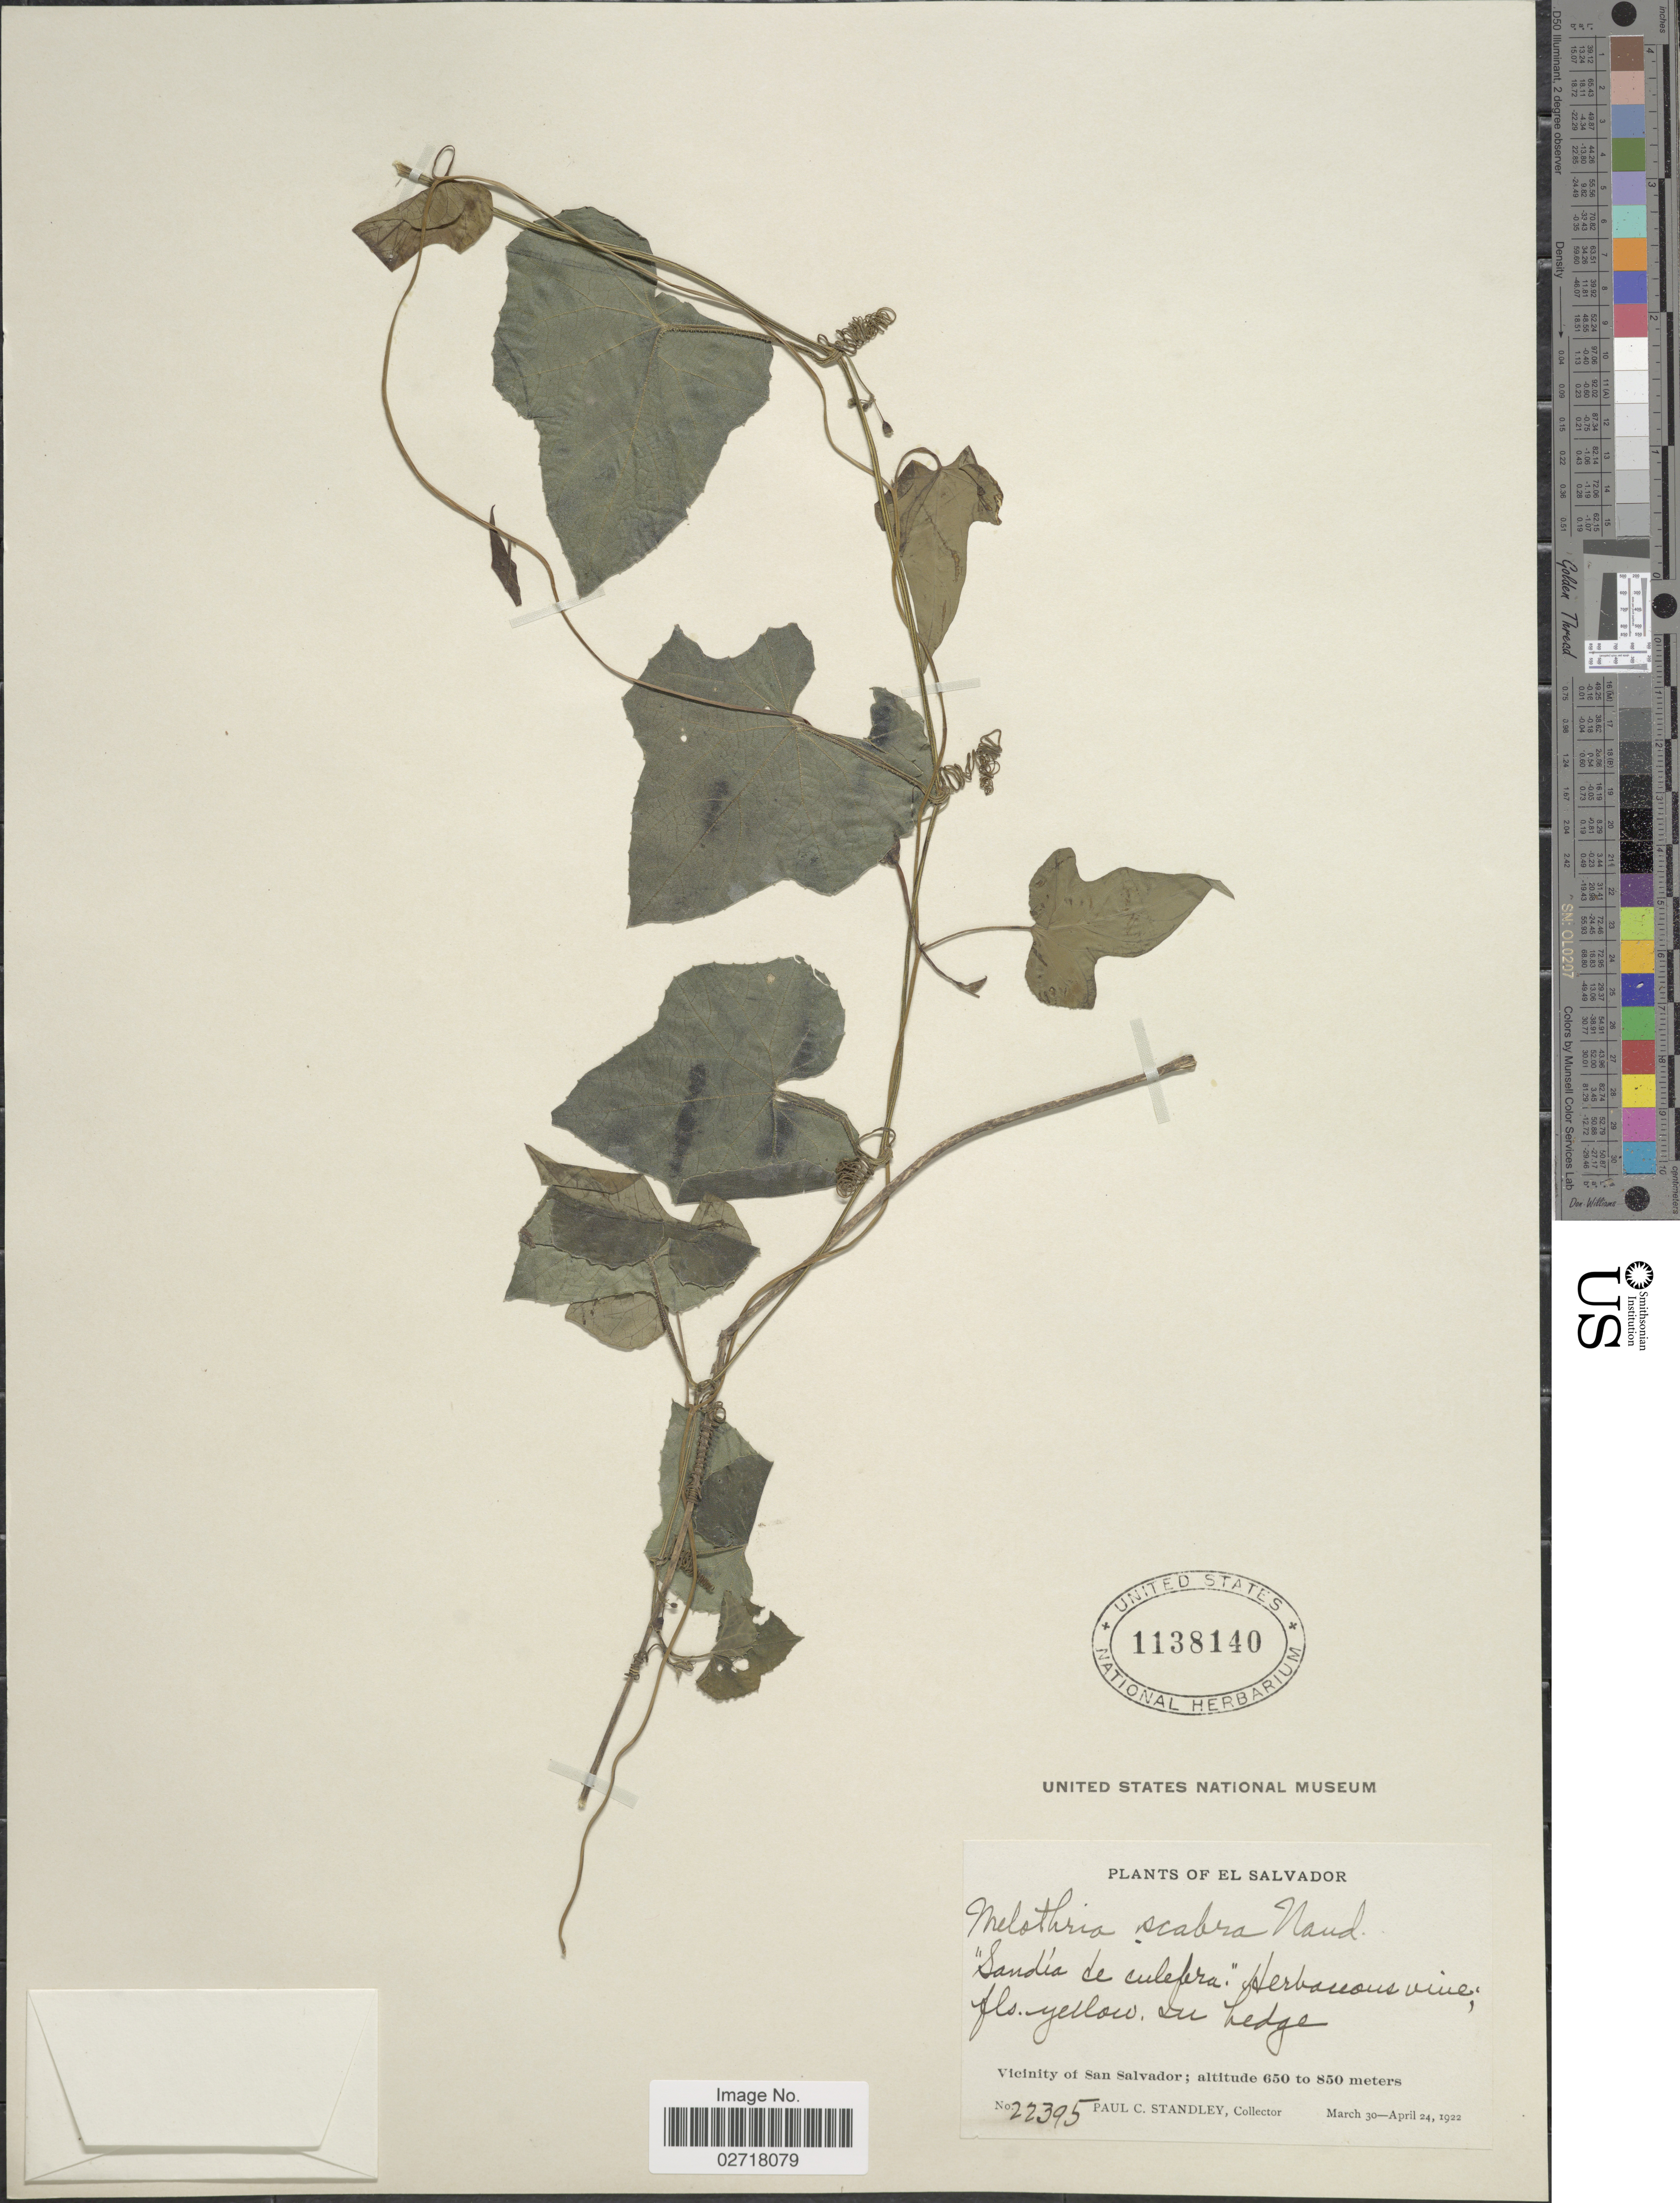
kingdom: Plantae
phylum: Tracheophyta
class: Magnoliopsida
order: Cucurbitales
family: Cucurbitaceae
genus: Melothria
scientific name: Melothria scabra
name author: Naudin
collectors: P. C. Standley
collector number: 22395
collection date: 1922-03-30/1922-04-24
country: El Salvador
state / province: San Salvador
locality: Vicinity of San Salvador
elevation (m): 650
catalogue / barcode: US 1138140